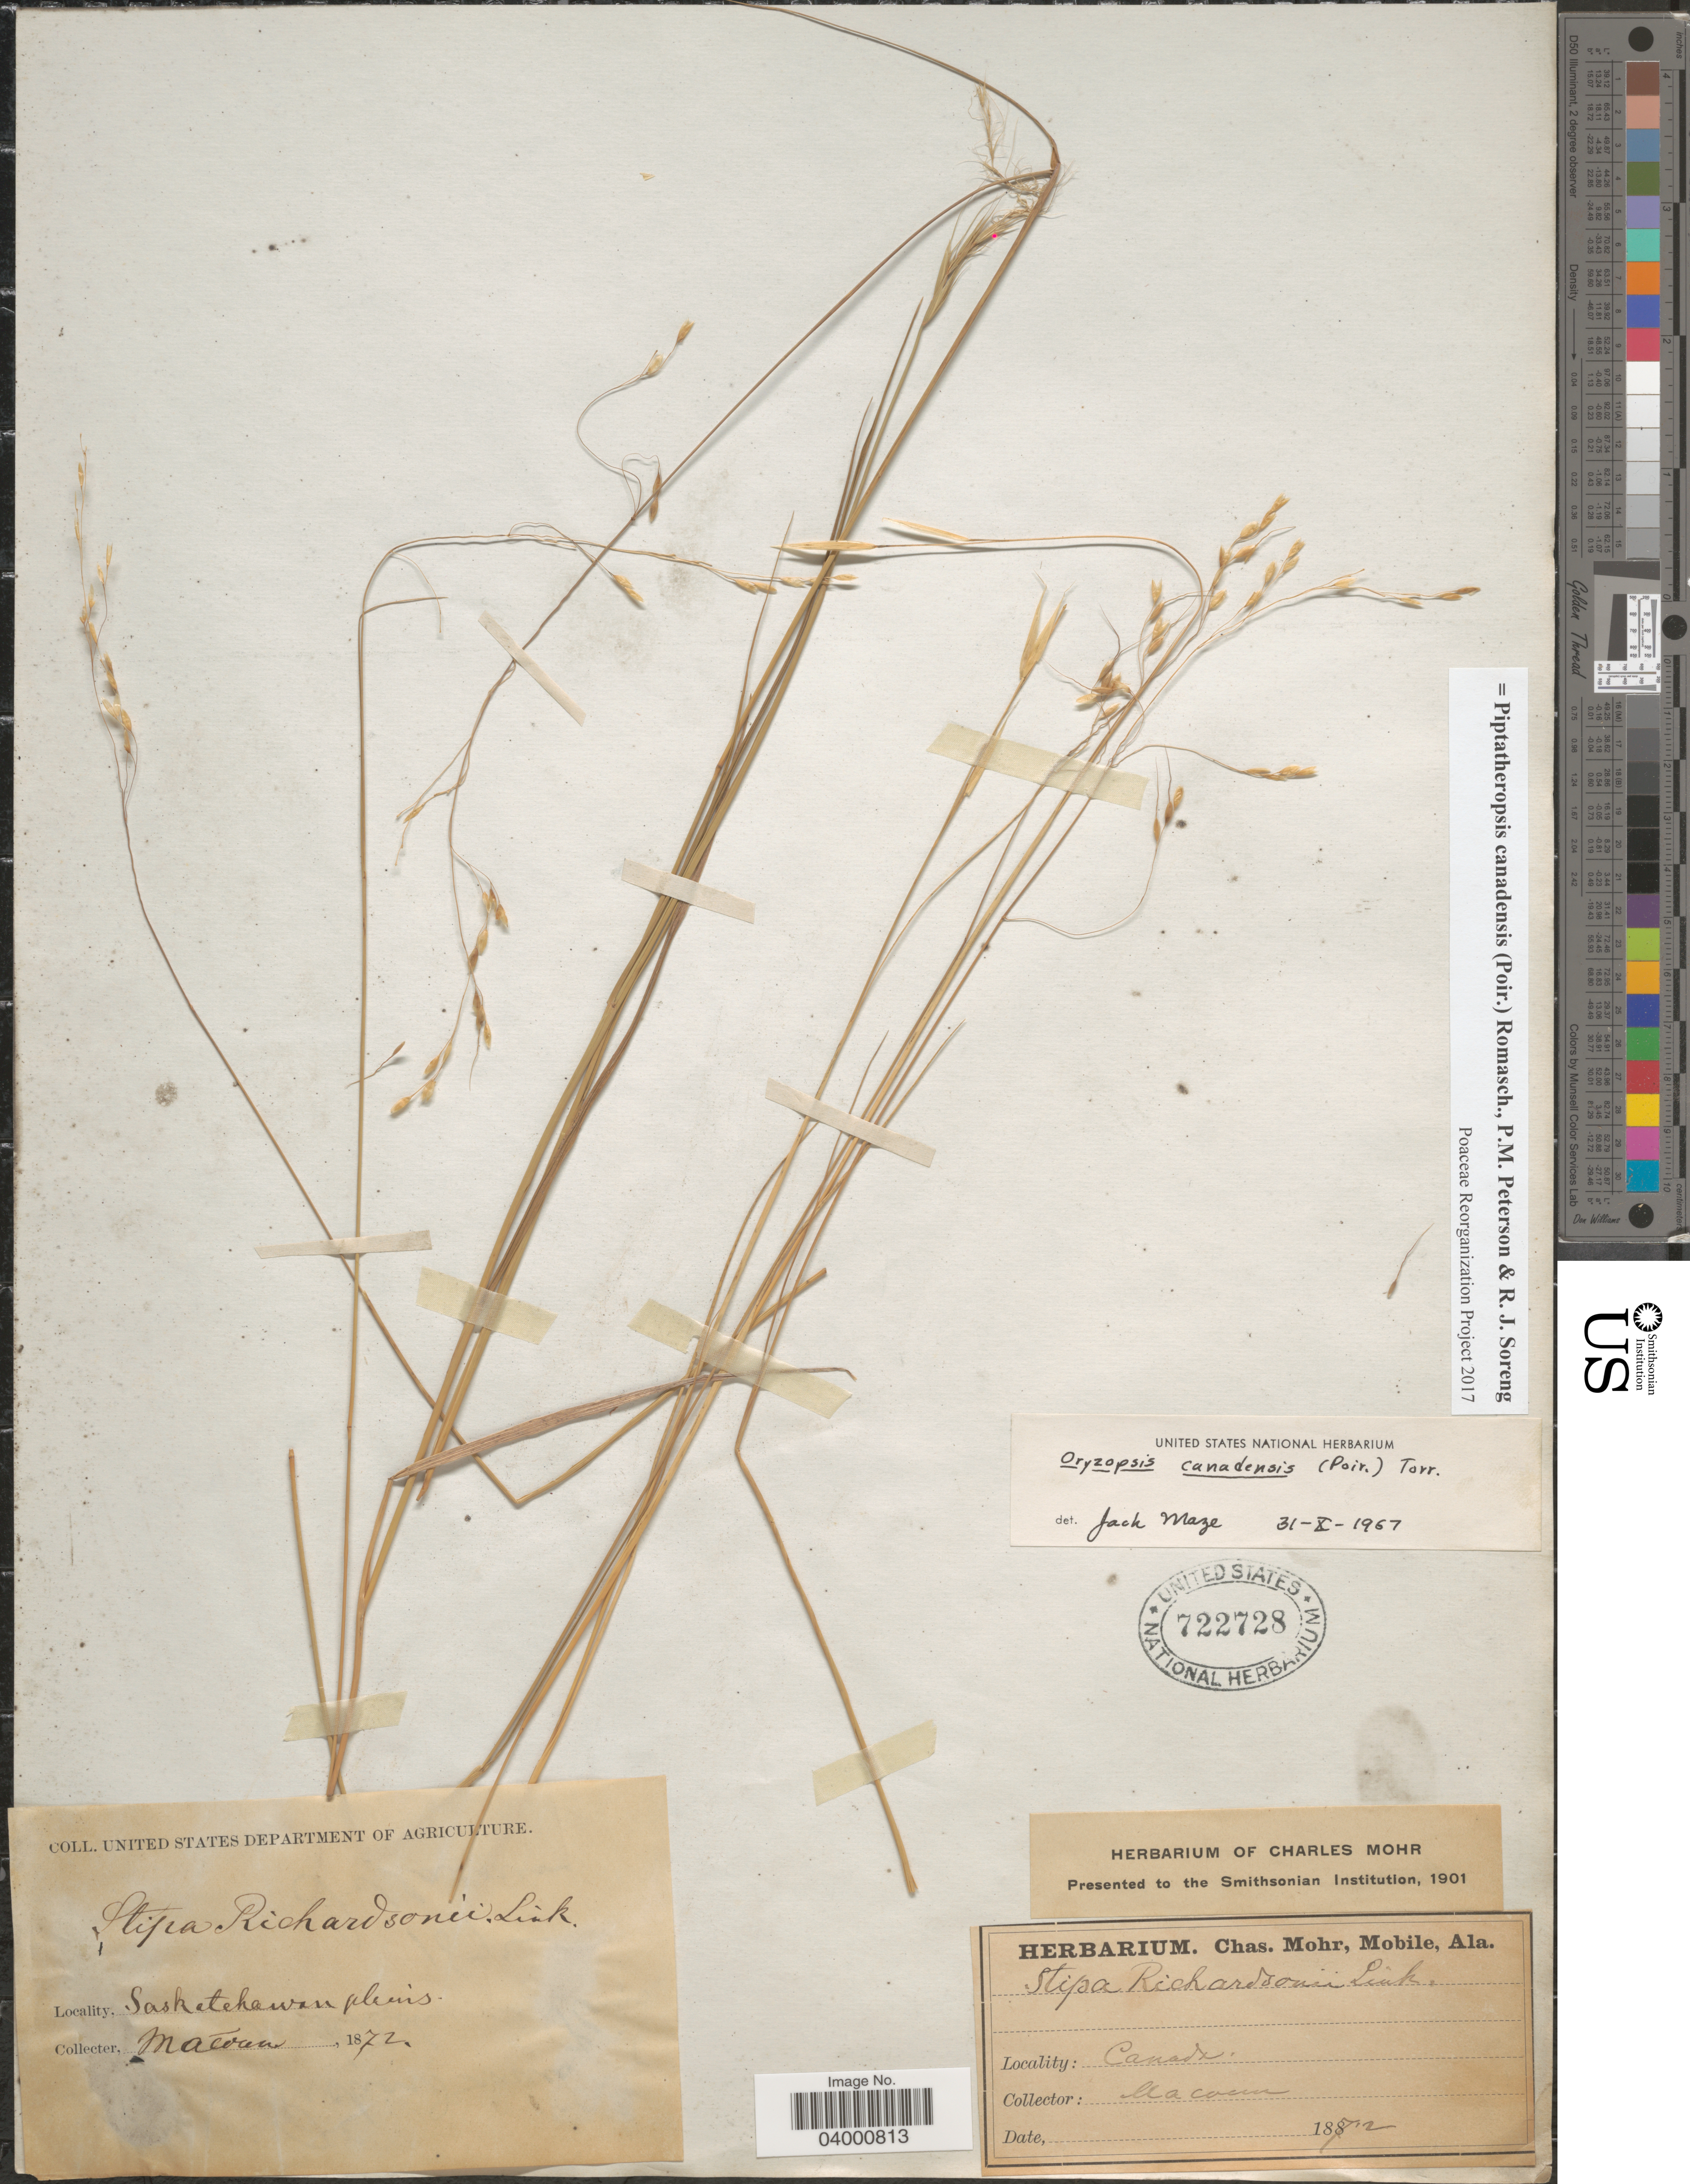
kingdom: Plantae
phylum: Tracheophyta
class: Liliopsida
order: Poales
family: Poaceae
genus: Piptatheropsis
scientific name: Piptatheropsis canadensis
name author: (Poir.) Romasch. et al.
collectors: -- Macoun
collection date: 1872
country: Canada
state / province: Saskatchewan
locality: Saskatchewan plains.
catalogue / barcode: US 722728